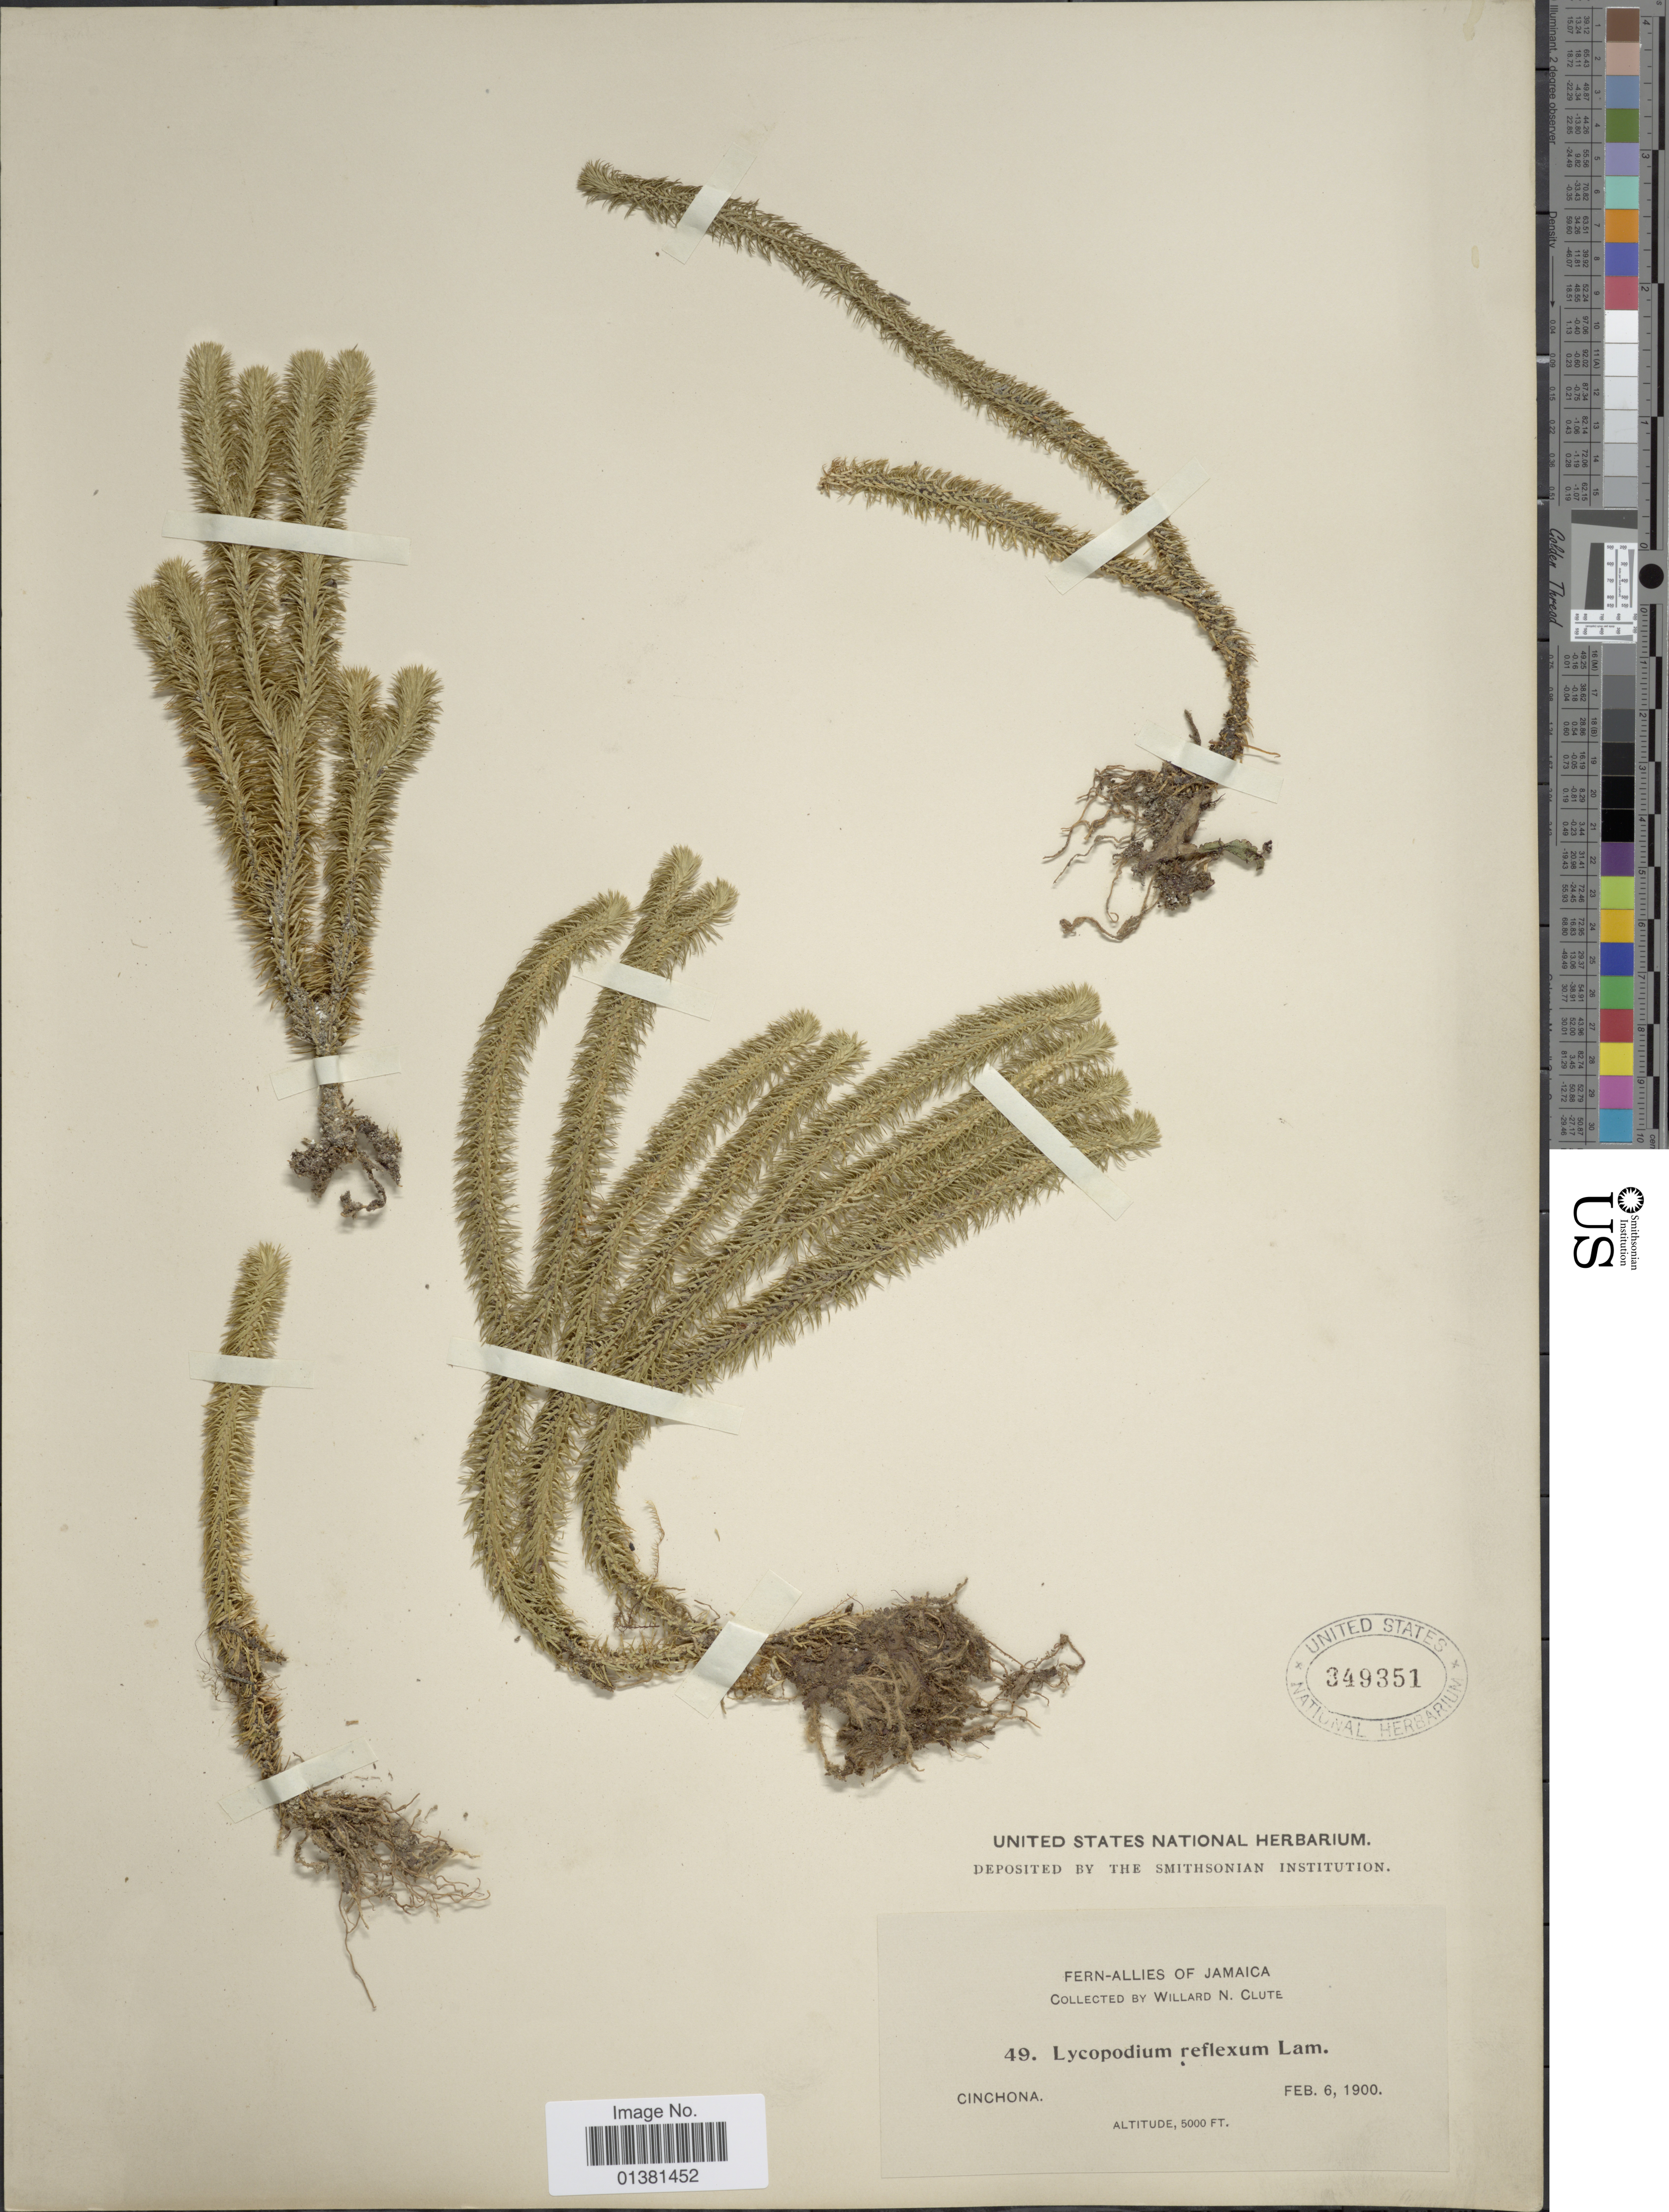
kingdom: Plantae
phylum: Tracheophyta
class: Lycopodiopsida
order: Lycopodiales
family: Lycopodiaceae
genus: Phlegmariurus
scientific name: Phlegmariurus reflexus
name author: (Lam.) B. Øllg.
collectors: W. N. Clute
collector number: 49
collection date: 1900-02-06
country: Jamaica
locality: Cinchona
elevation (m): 1524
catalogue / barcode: US 349351